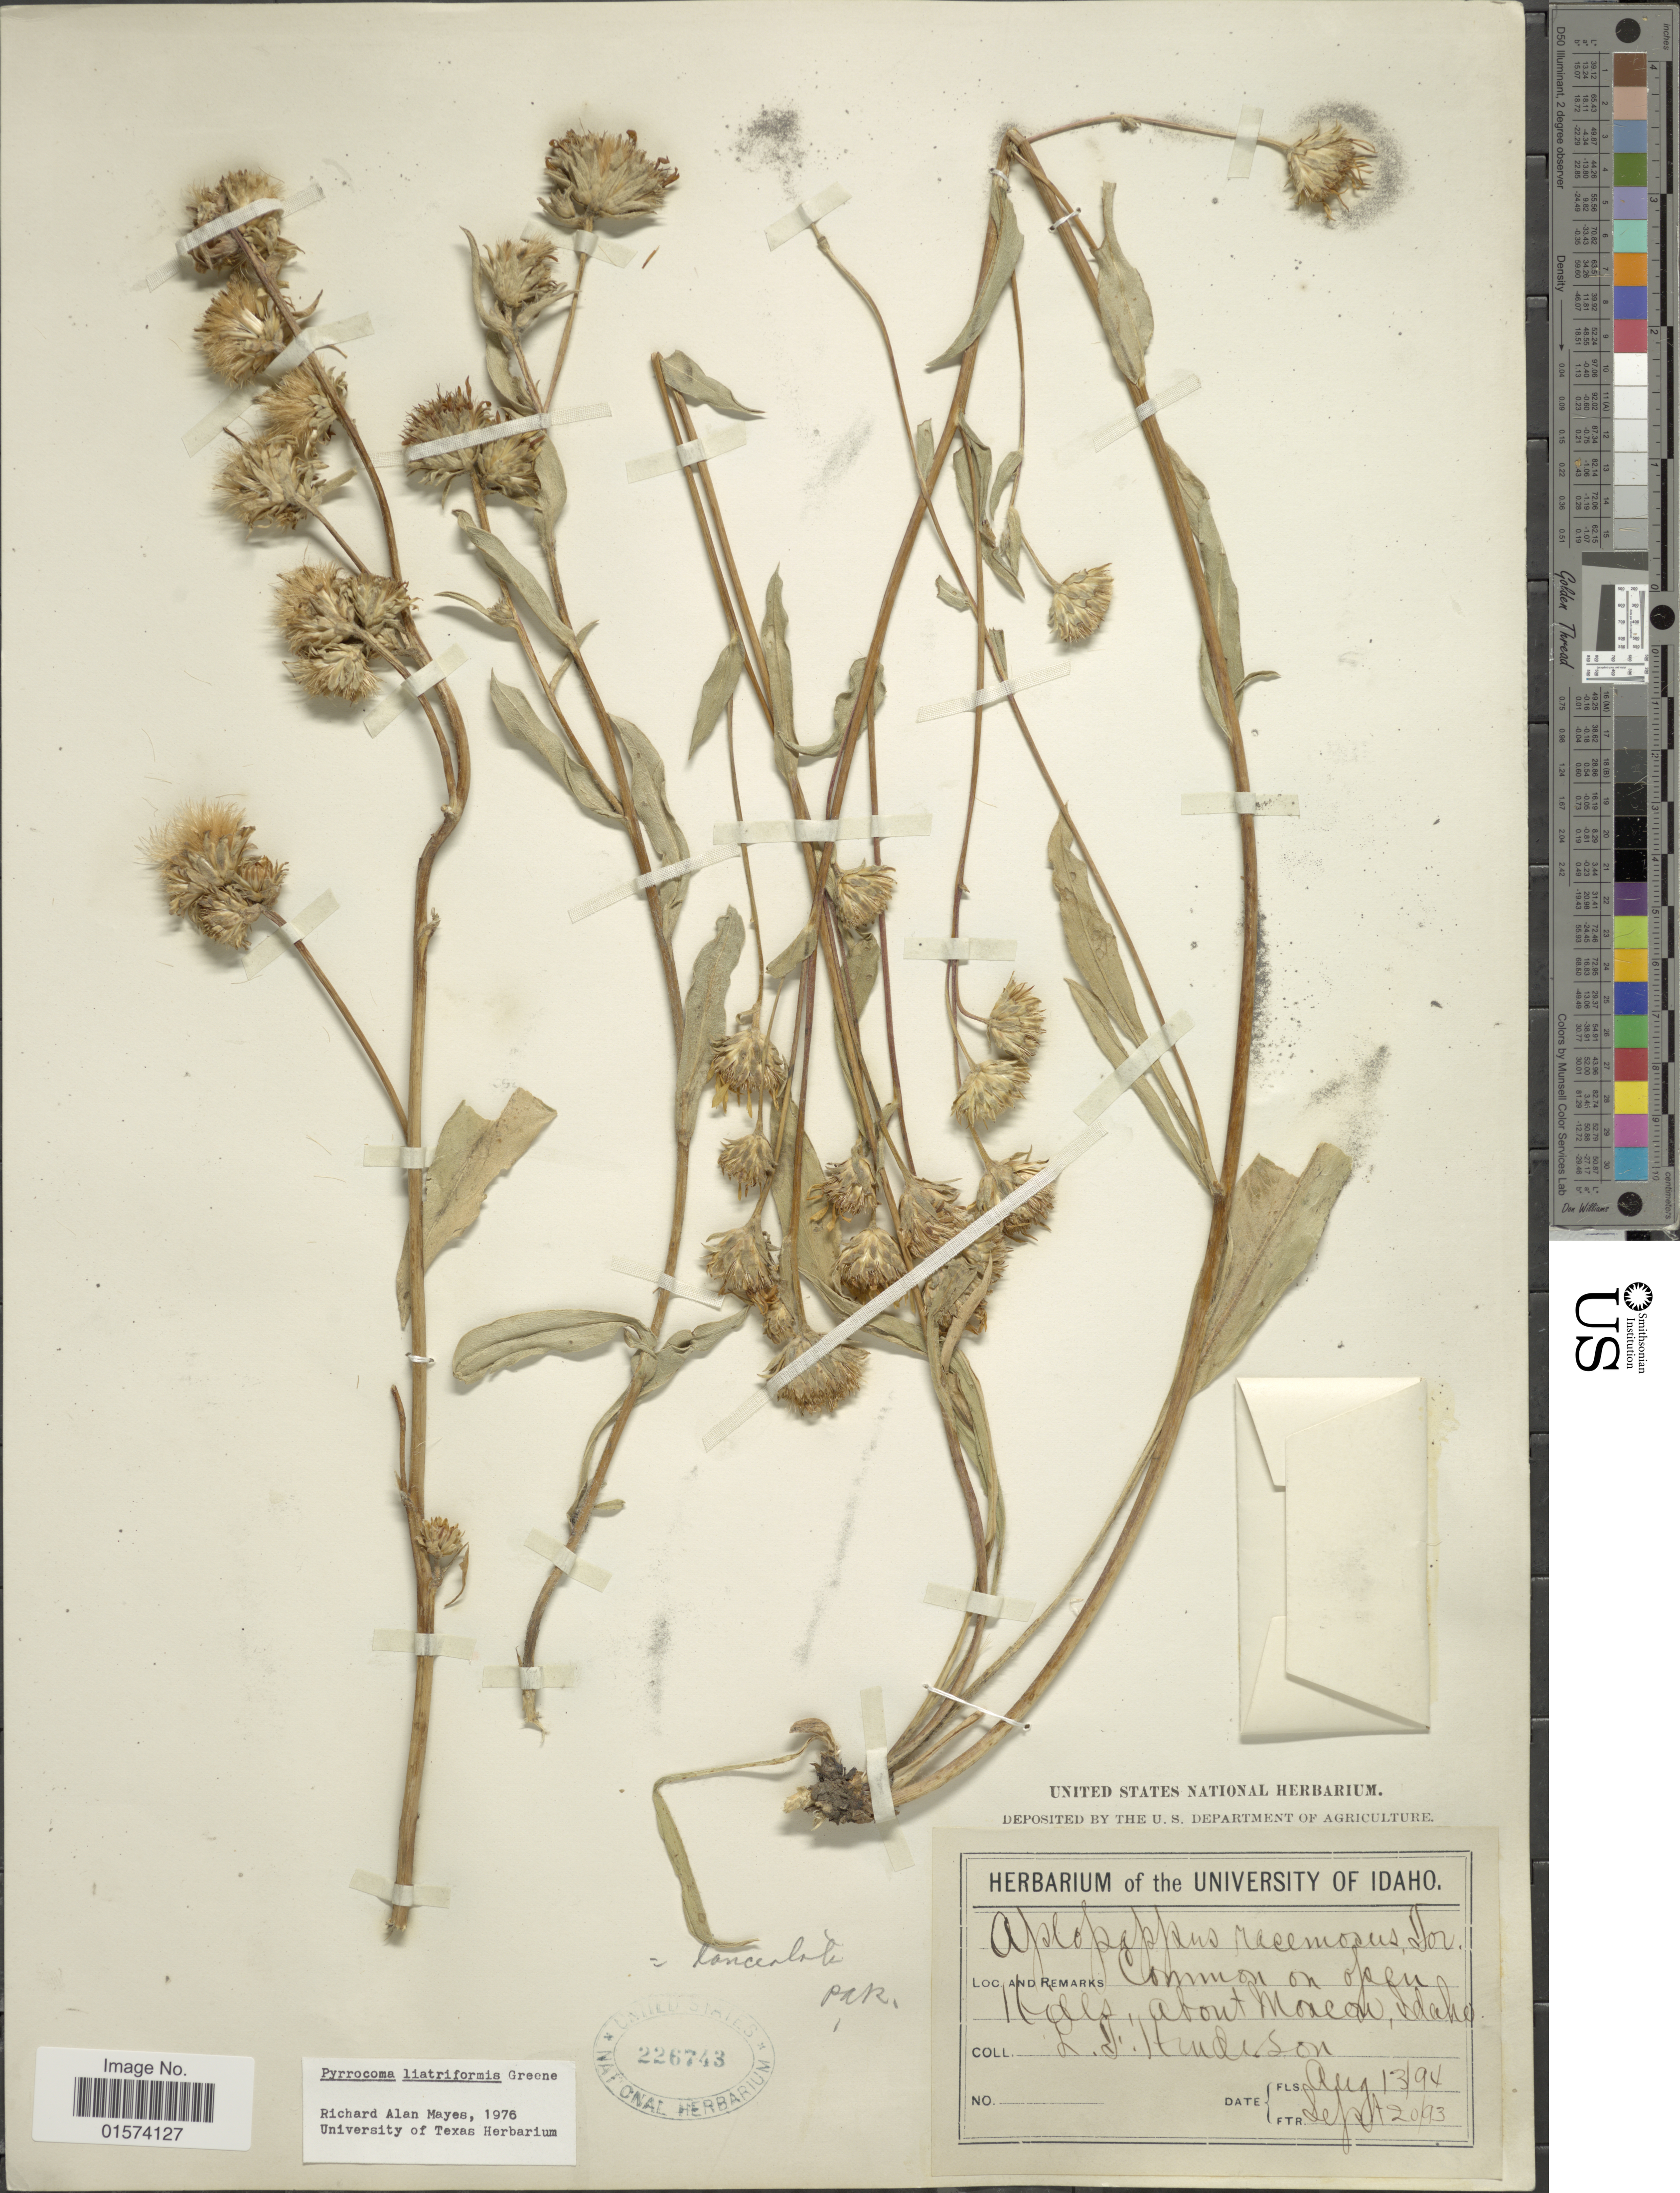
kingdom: Plantae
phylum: Tracheophyta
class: Magnoliopsida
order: Asterales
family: Asteraceae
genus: Pyrrocoma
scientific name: Pyrrocoma liatriformis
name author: Greene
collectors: L. F. Hudson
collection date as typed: Transcribed d/m/y: 20/9/93 to 13/8/94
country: United States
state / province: Idaho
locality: About Moscow.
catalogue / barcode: US 226743